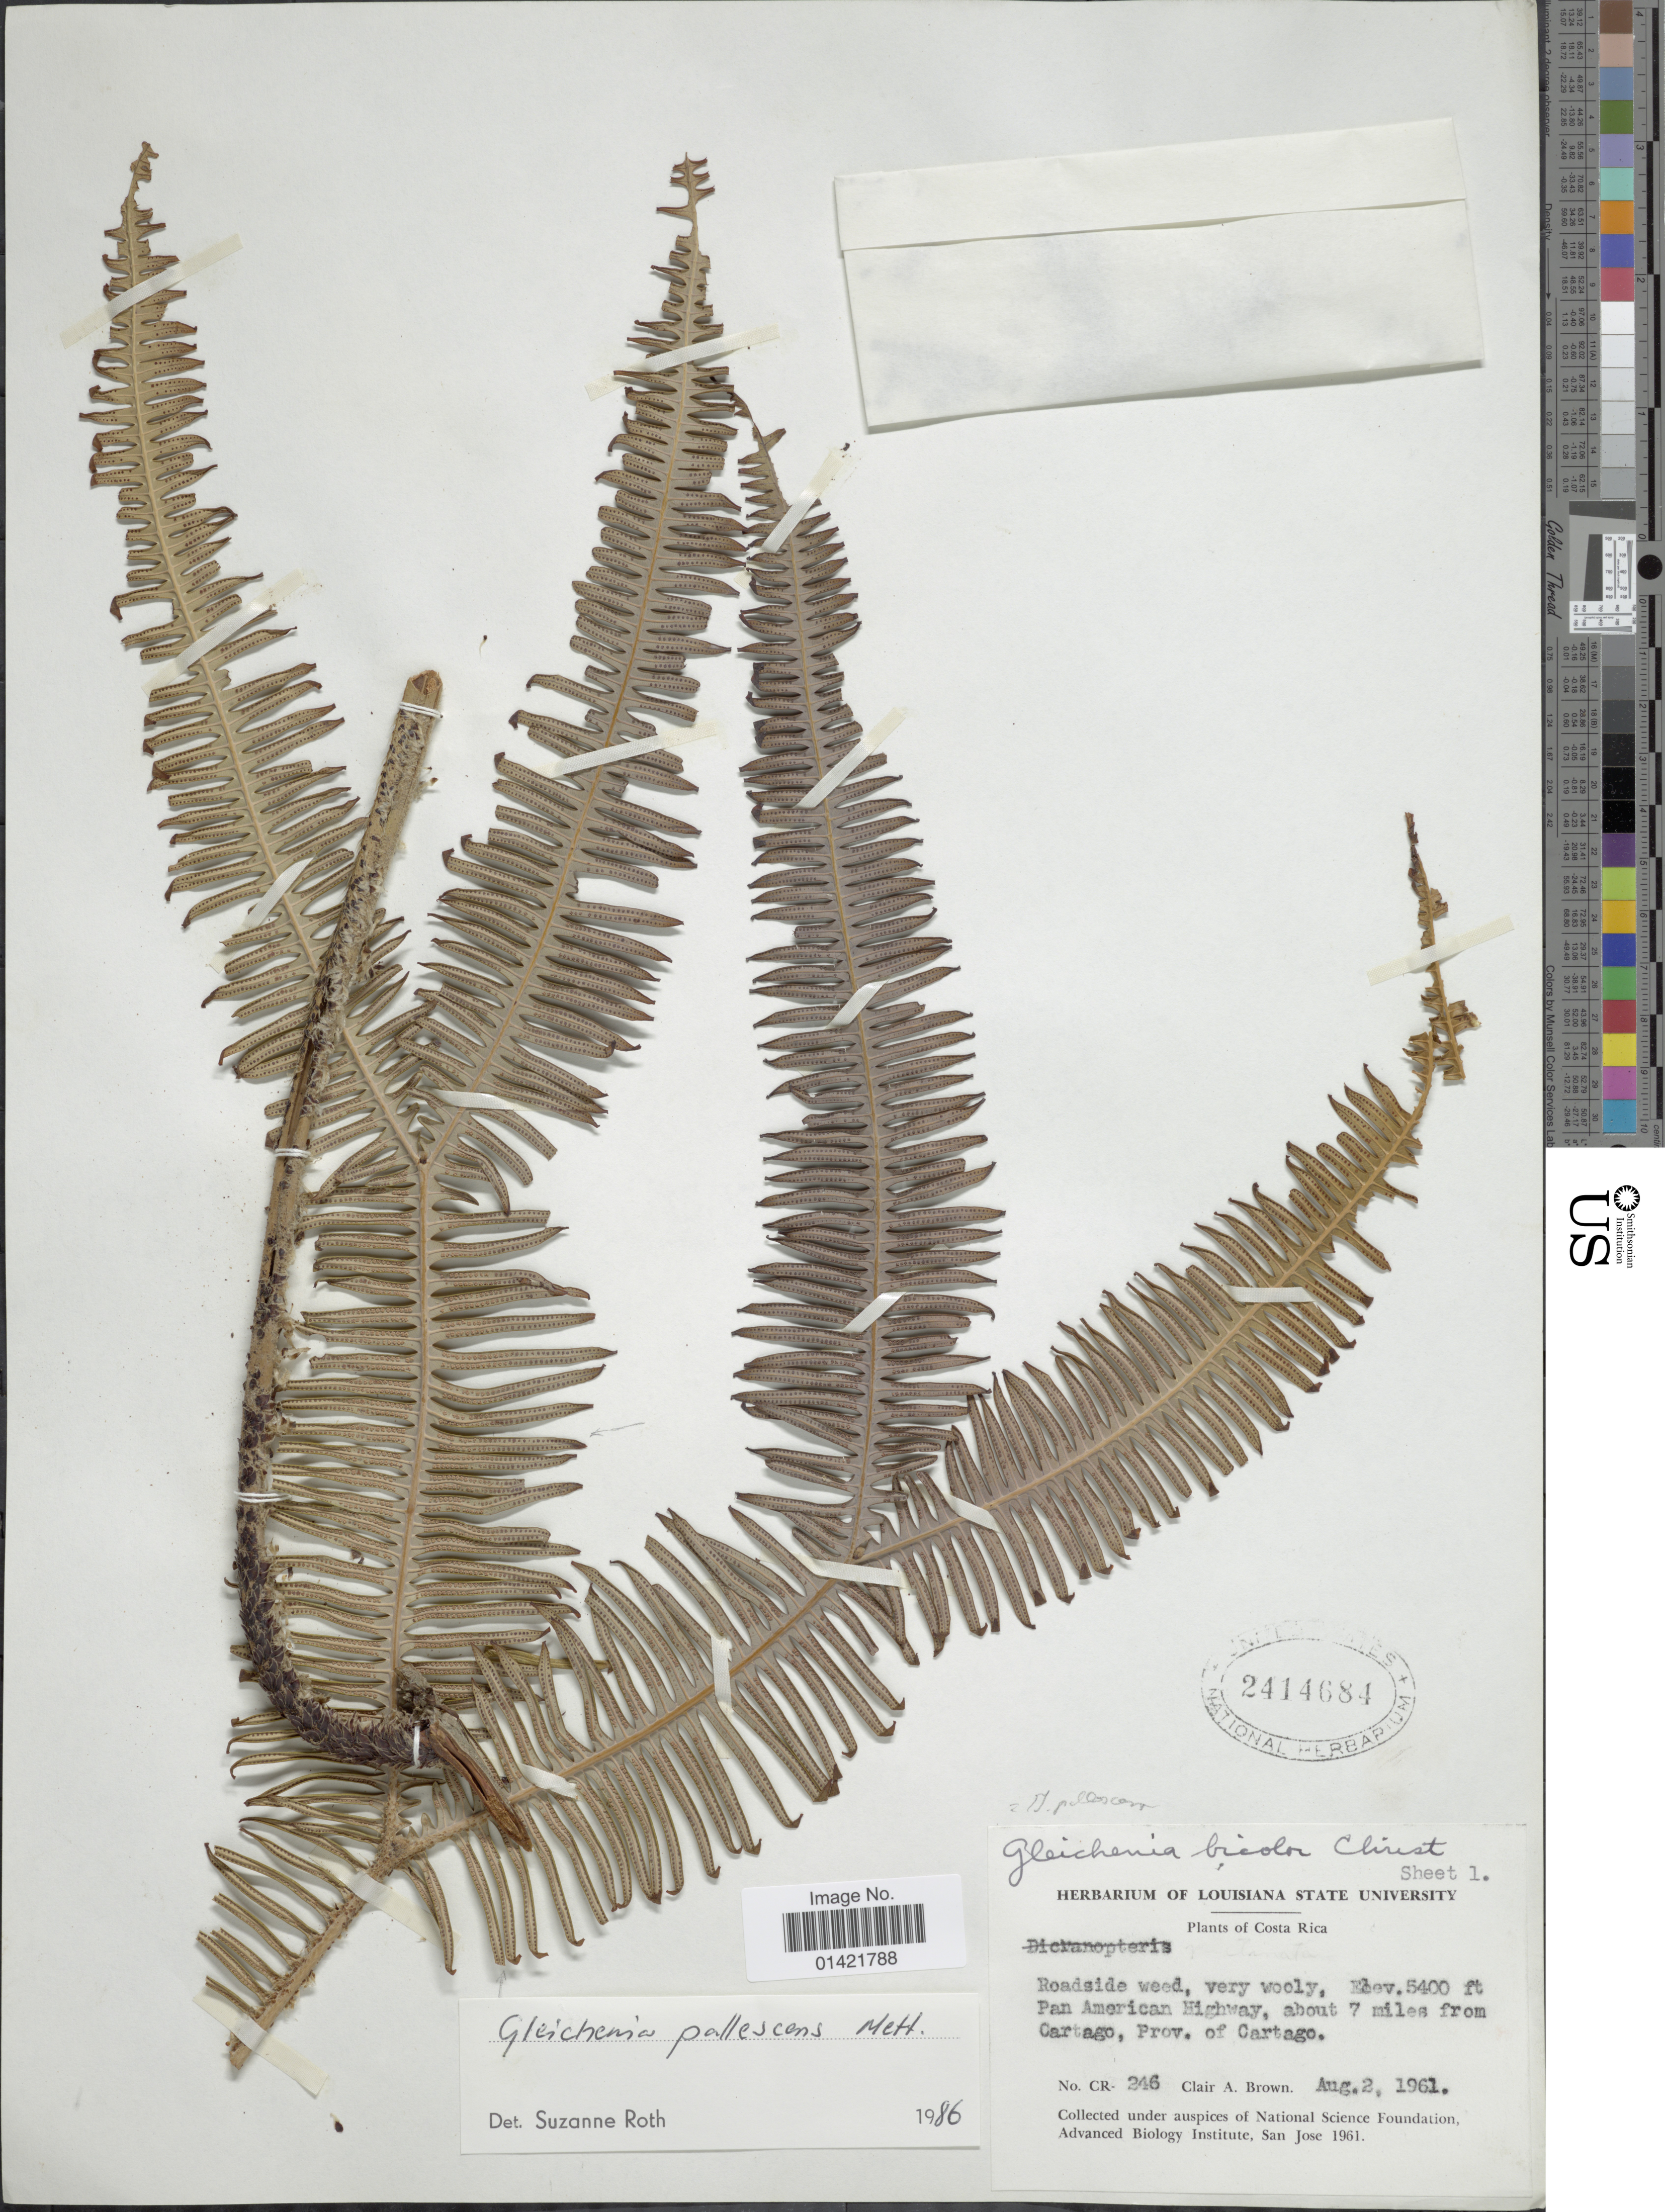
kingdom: Plantae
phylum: Tracheophyta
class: Polypodiopsida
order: Gleicheniales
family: Gleicheniaceae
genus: Sticherus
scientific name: Sticherus pallescens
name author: (Mett.) Vareschi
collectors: C. A. Brown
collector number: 246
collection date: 1961-08-02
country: Costa Rica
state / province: Cartago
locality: Pan American Highway, about 7 miles from Cartago, Prov. of Cartago.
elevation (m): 1646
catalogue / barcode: US 2414684